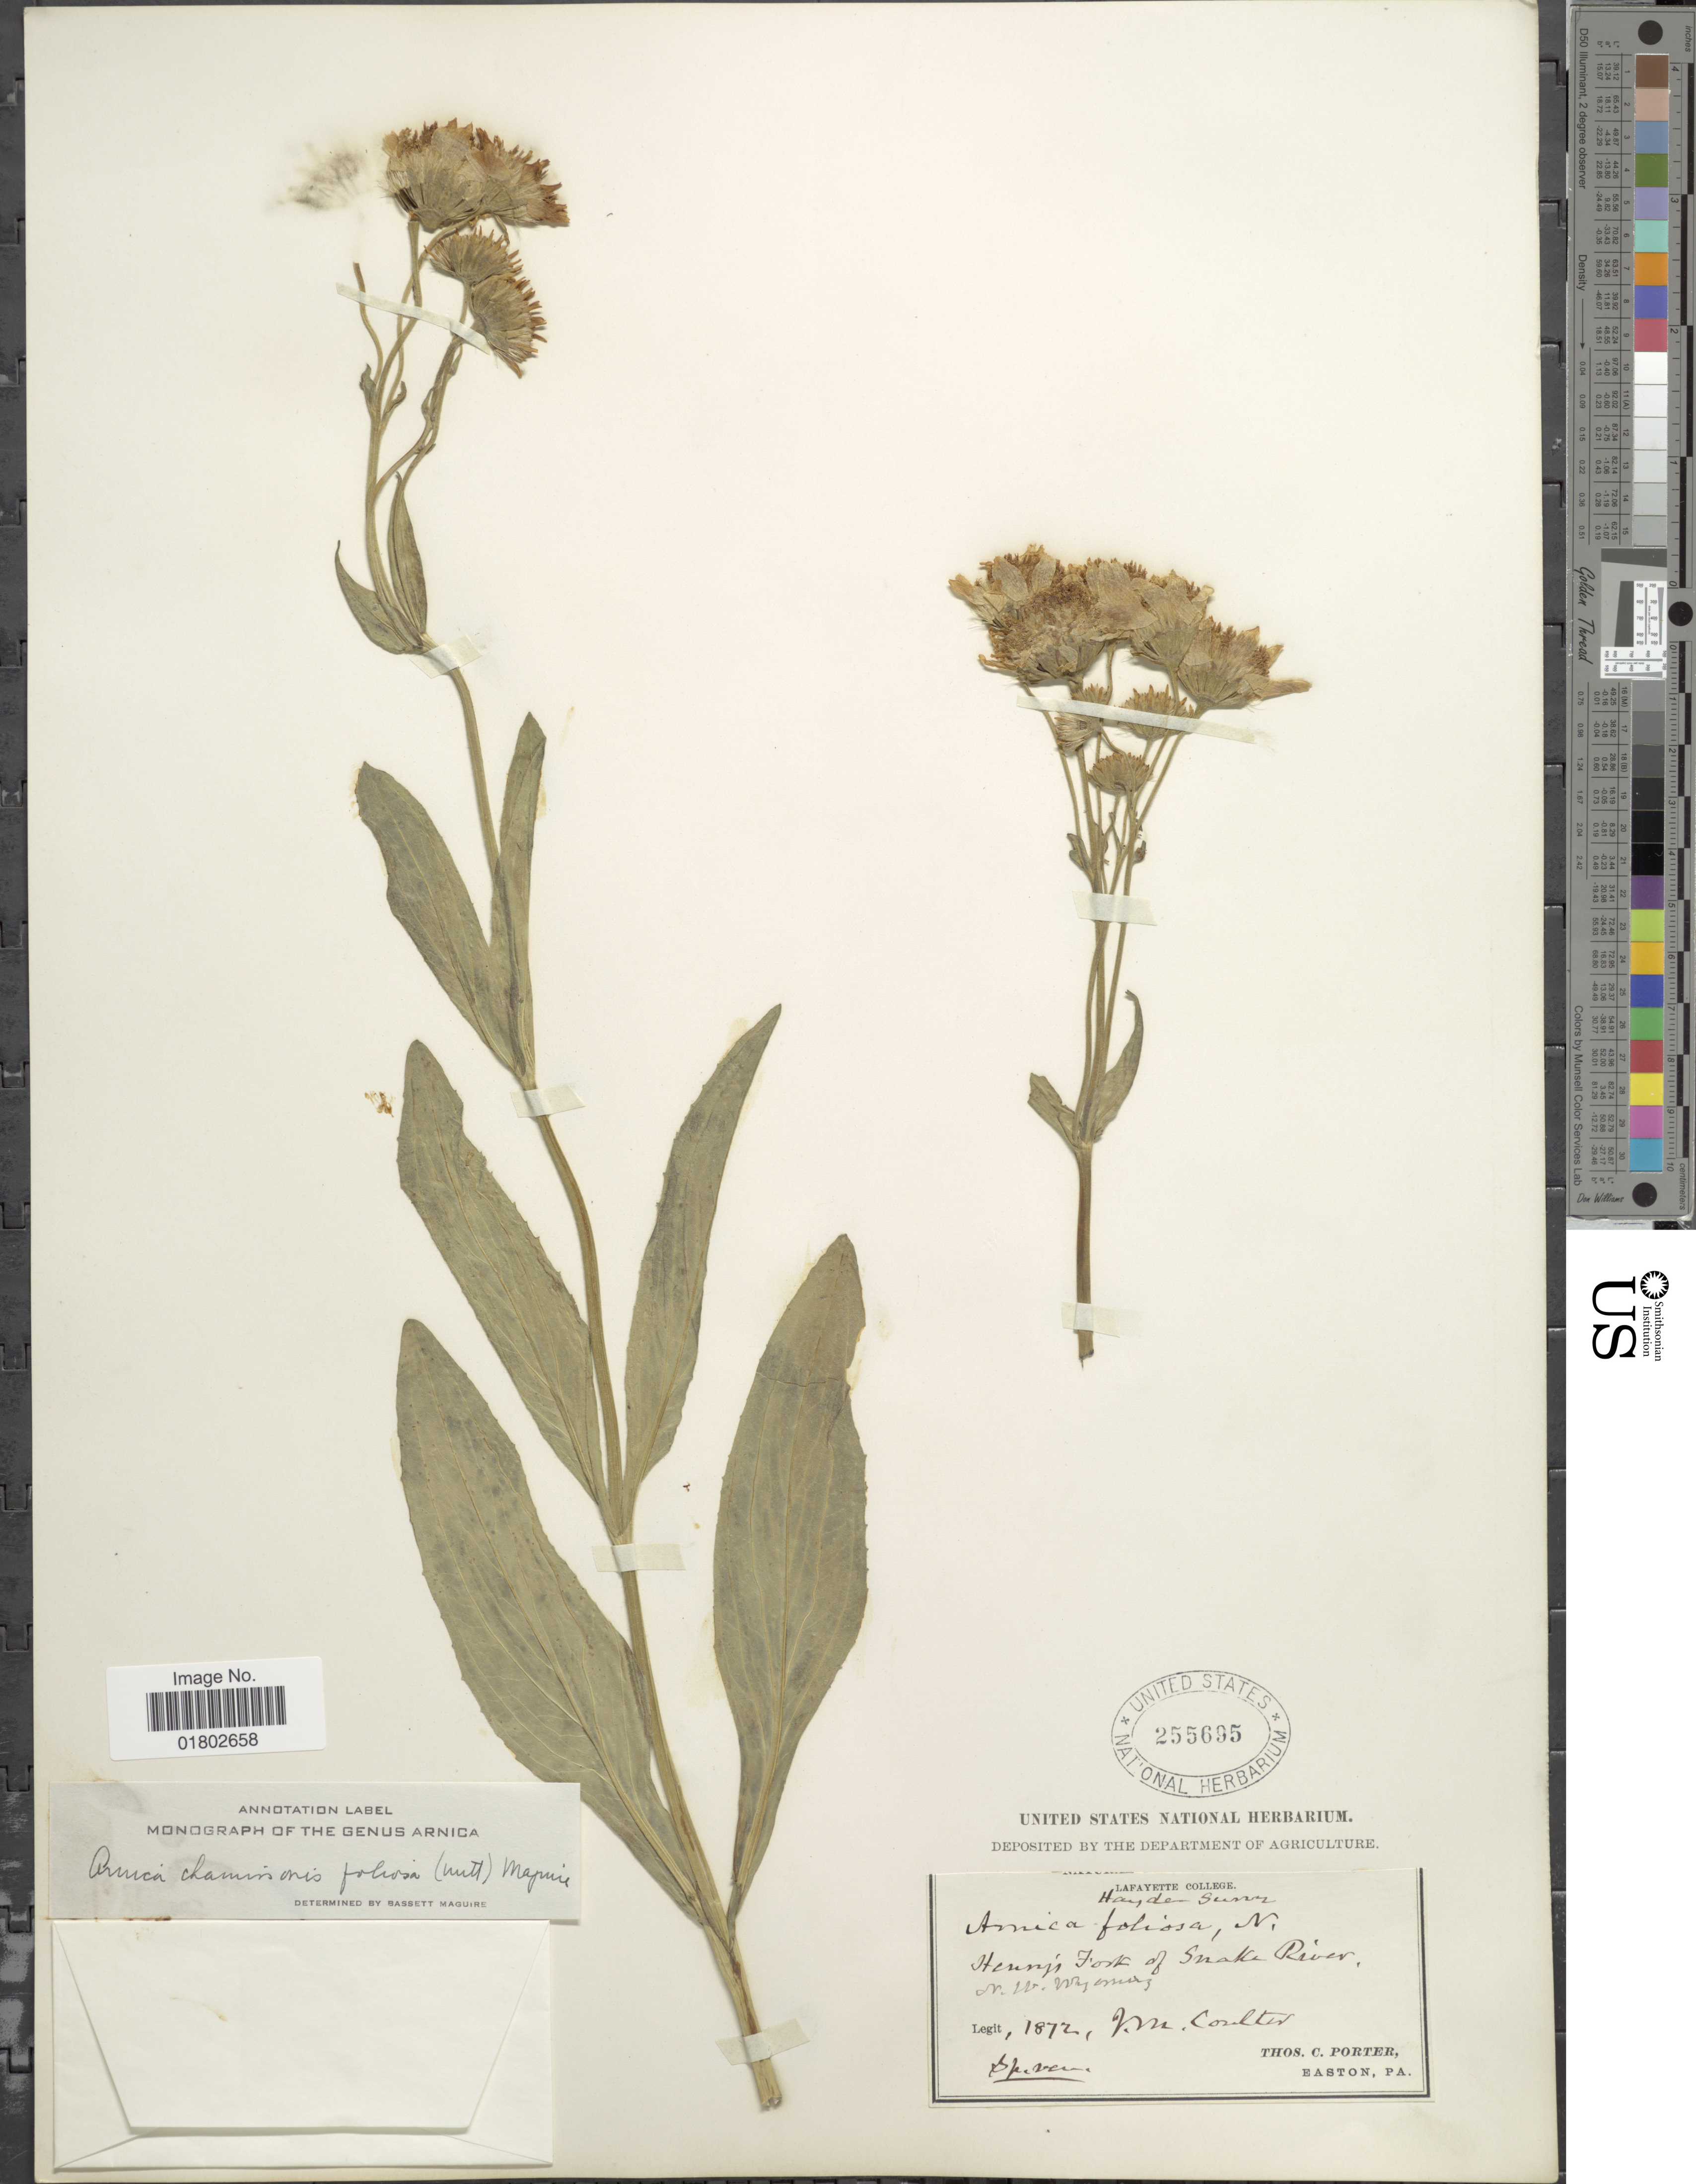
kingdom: Plantae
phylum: Tracheophyta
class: Magnoliopsida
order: Asterales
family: Asteraceae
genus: Arnica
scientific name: Arnica chamissonis subsp. foliosa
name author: (Nutt.) Maguire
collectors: -- Coulter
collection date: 1872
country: United States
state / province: Wyoming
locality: Henny's Fork of Snake River, N. W. Wyoming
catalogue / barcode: US 255695